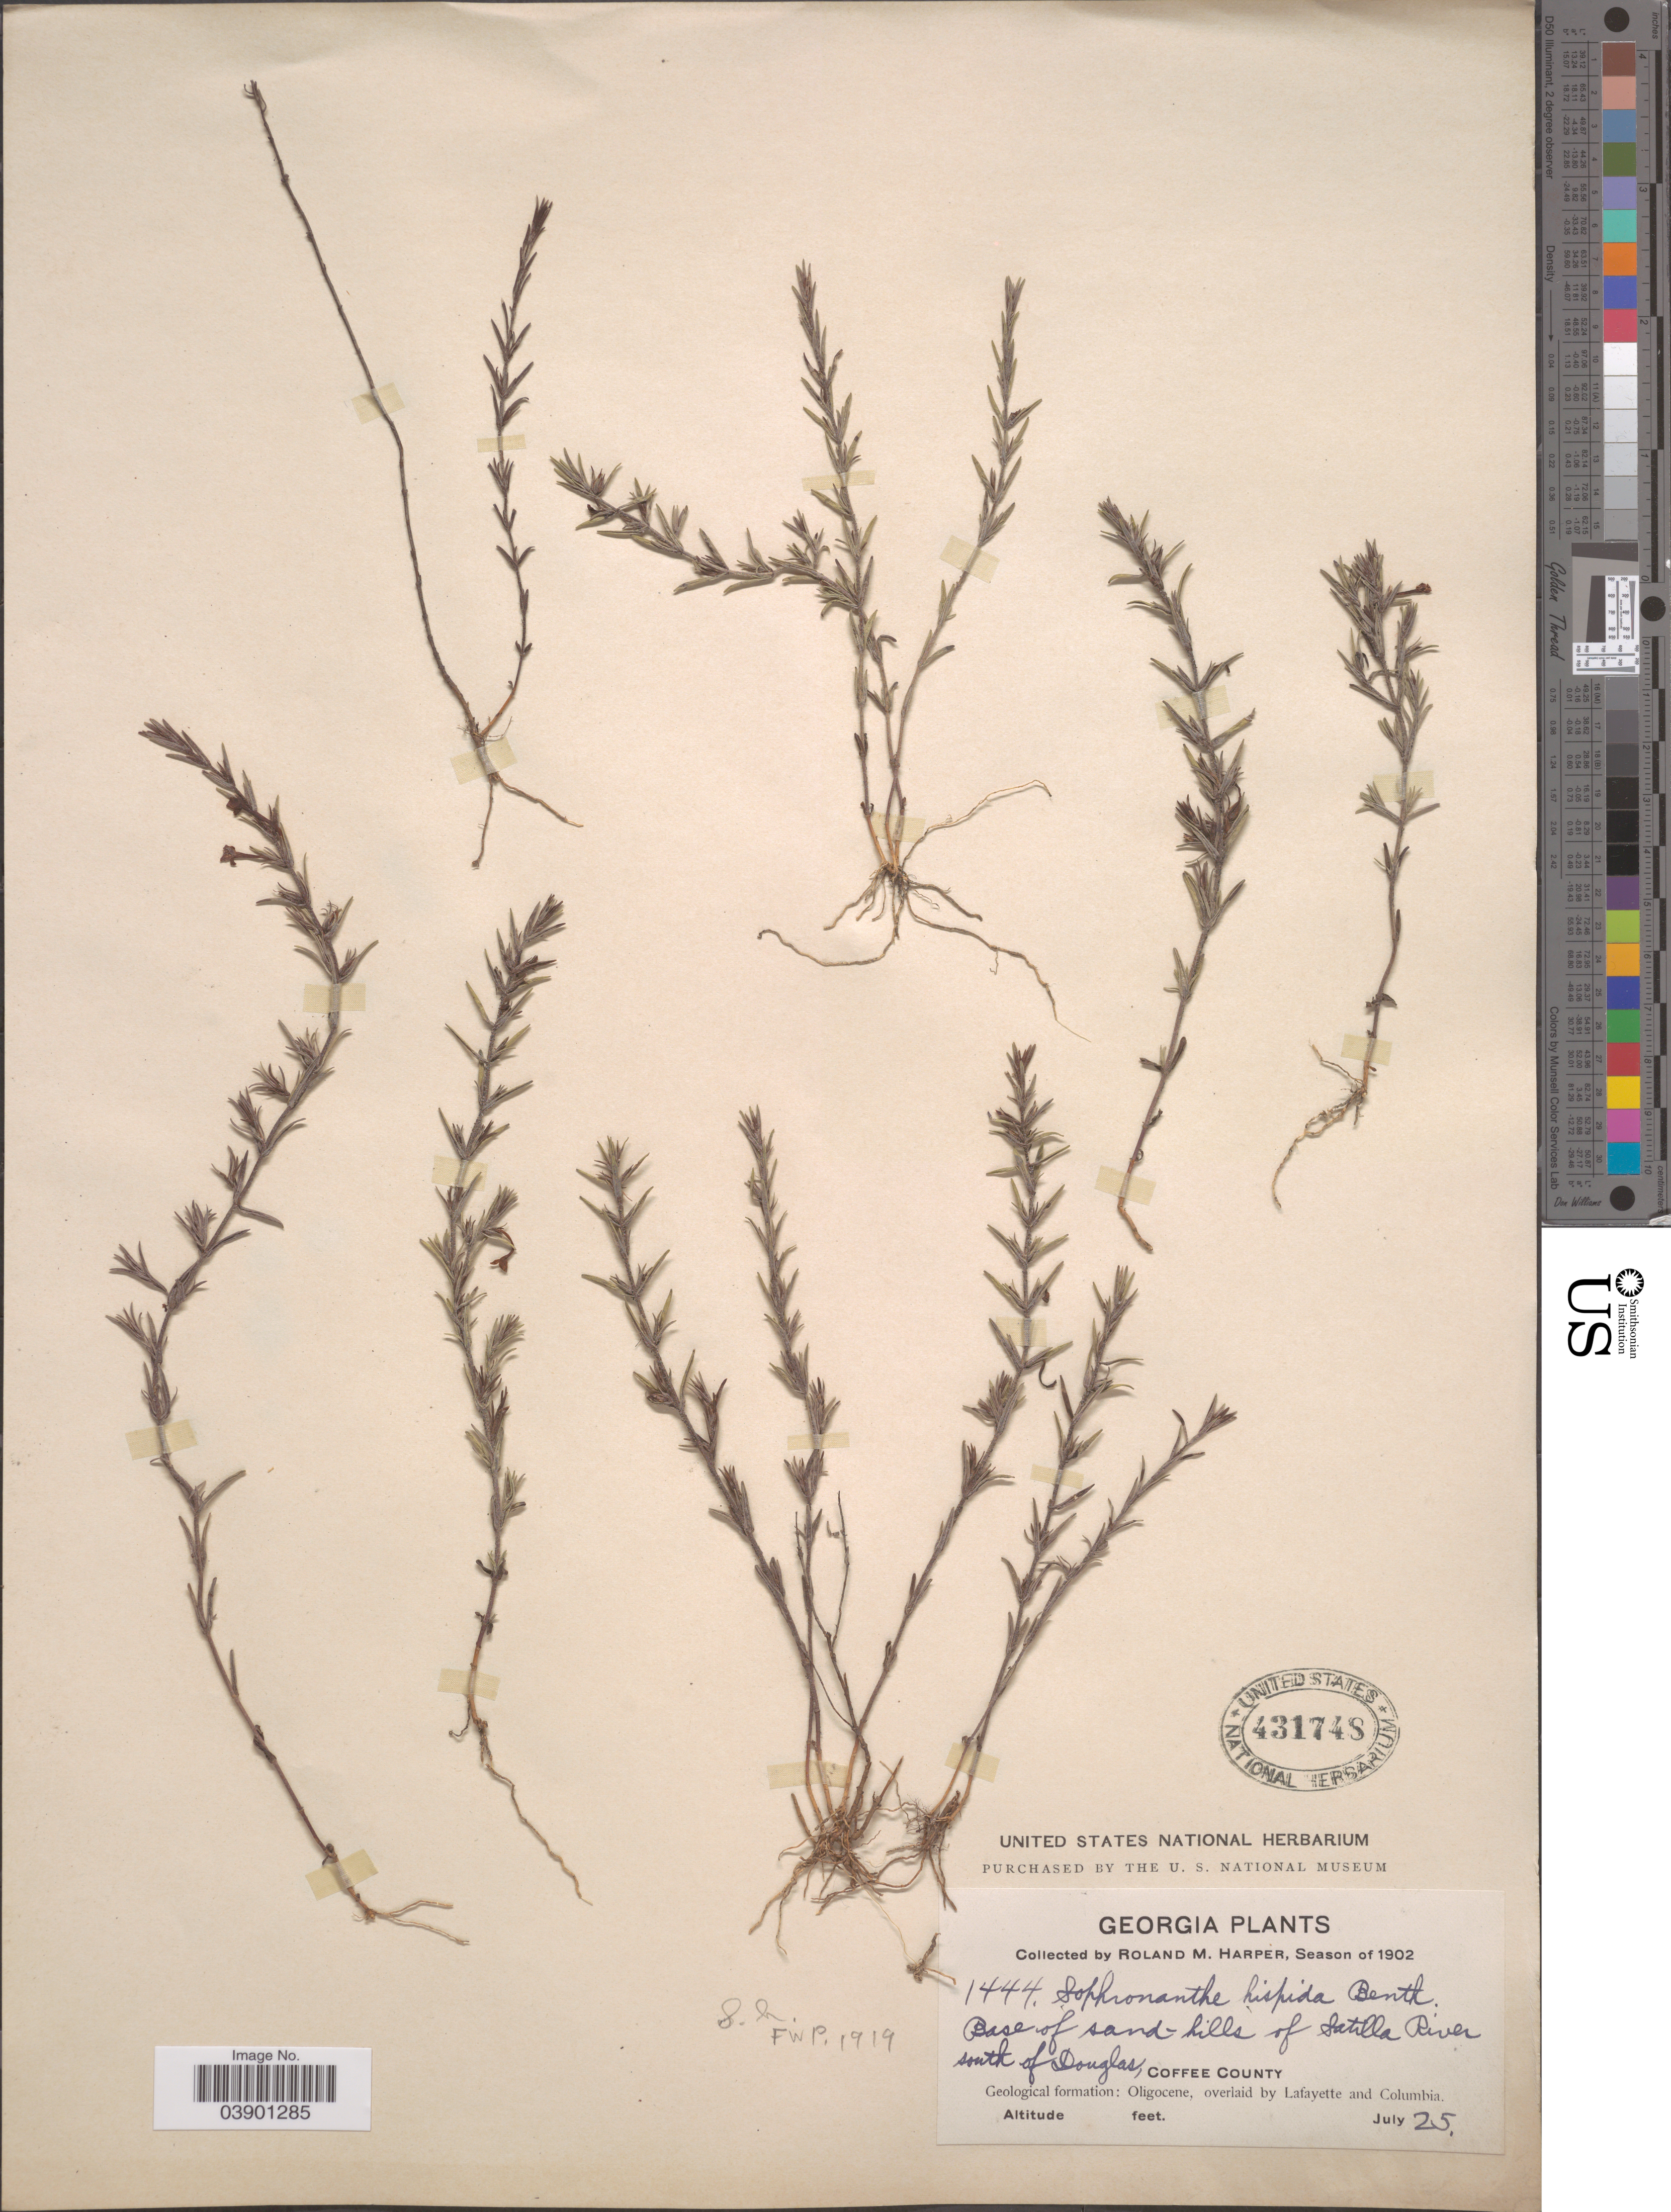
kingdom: Plantae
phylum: Tracheophyta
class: Magnoliopsida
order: Lamiales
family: Plantaginaceae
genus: Sophronanthe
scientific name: Sophronanthe hispida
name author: Benth. ex Lindl.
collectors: R. M. Harper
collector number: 1444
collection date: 1902-07-25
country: United States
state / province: Georgia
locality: Base of sand hills of Satilla River south of Douglas, Coffee County. Geological formation: Oligocene, overlaid by Lafayette and Columbia.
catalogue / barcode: US 431748